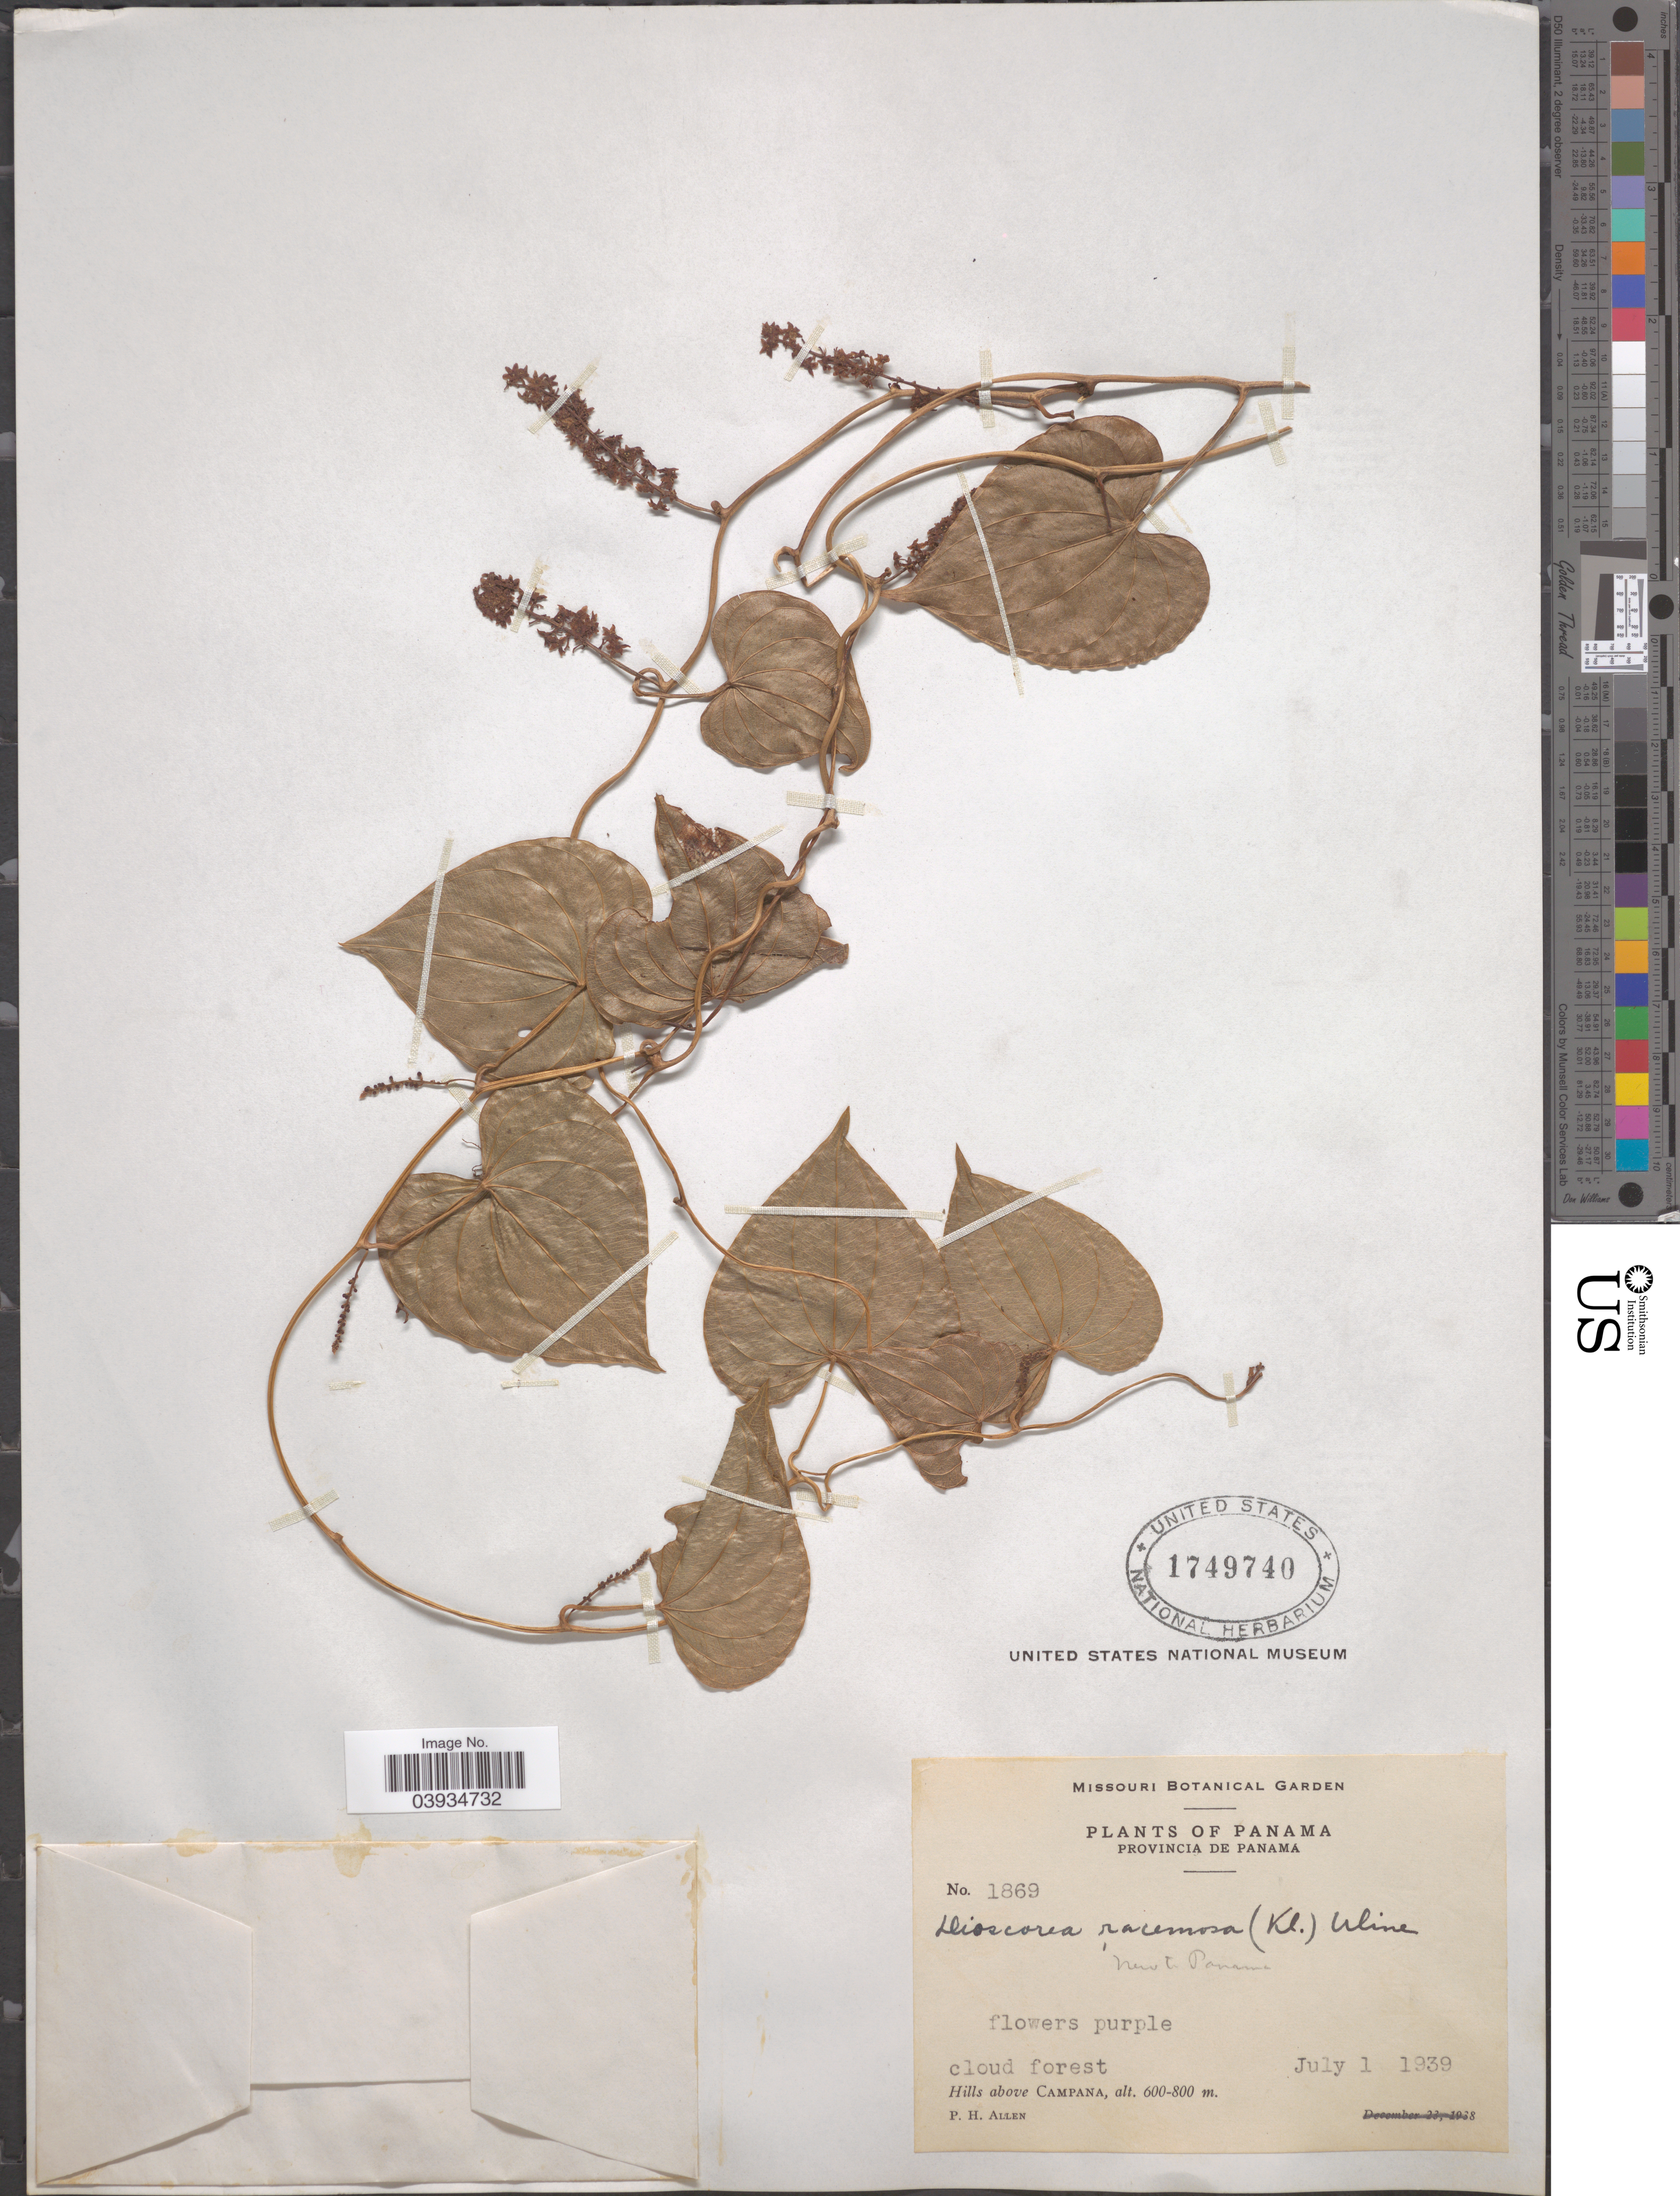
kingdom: Plantae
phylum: Tracheophyta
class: Liliopsida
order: Dioscoreales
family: Dioscoreaceae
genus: Dioscorea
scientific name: Dioscorea racemosa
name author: Rusby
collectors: P. H. Allen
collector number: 1869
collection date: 1939-07-01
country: Panama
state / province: Panamá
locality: Hills above Campana.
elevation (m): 600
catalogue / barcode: US 1749740